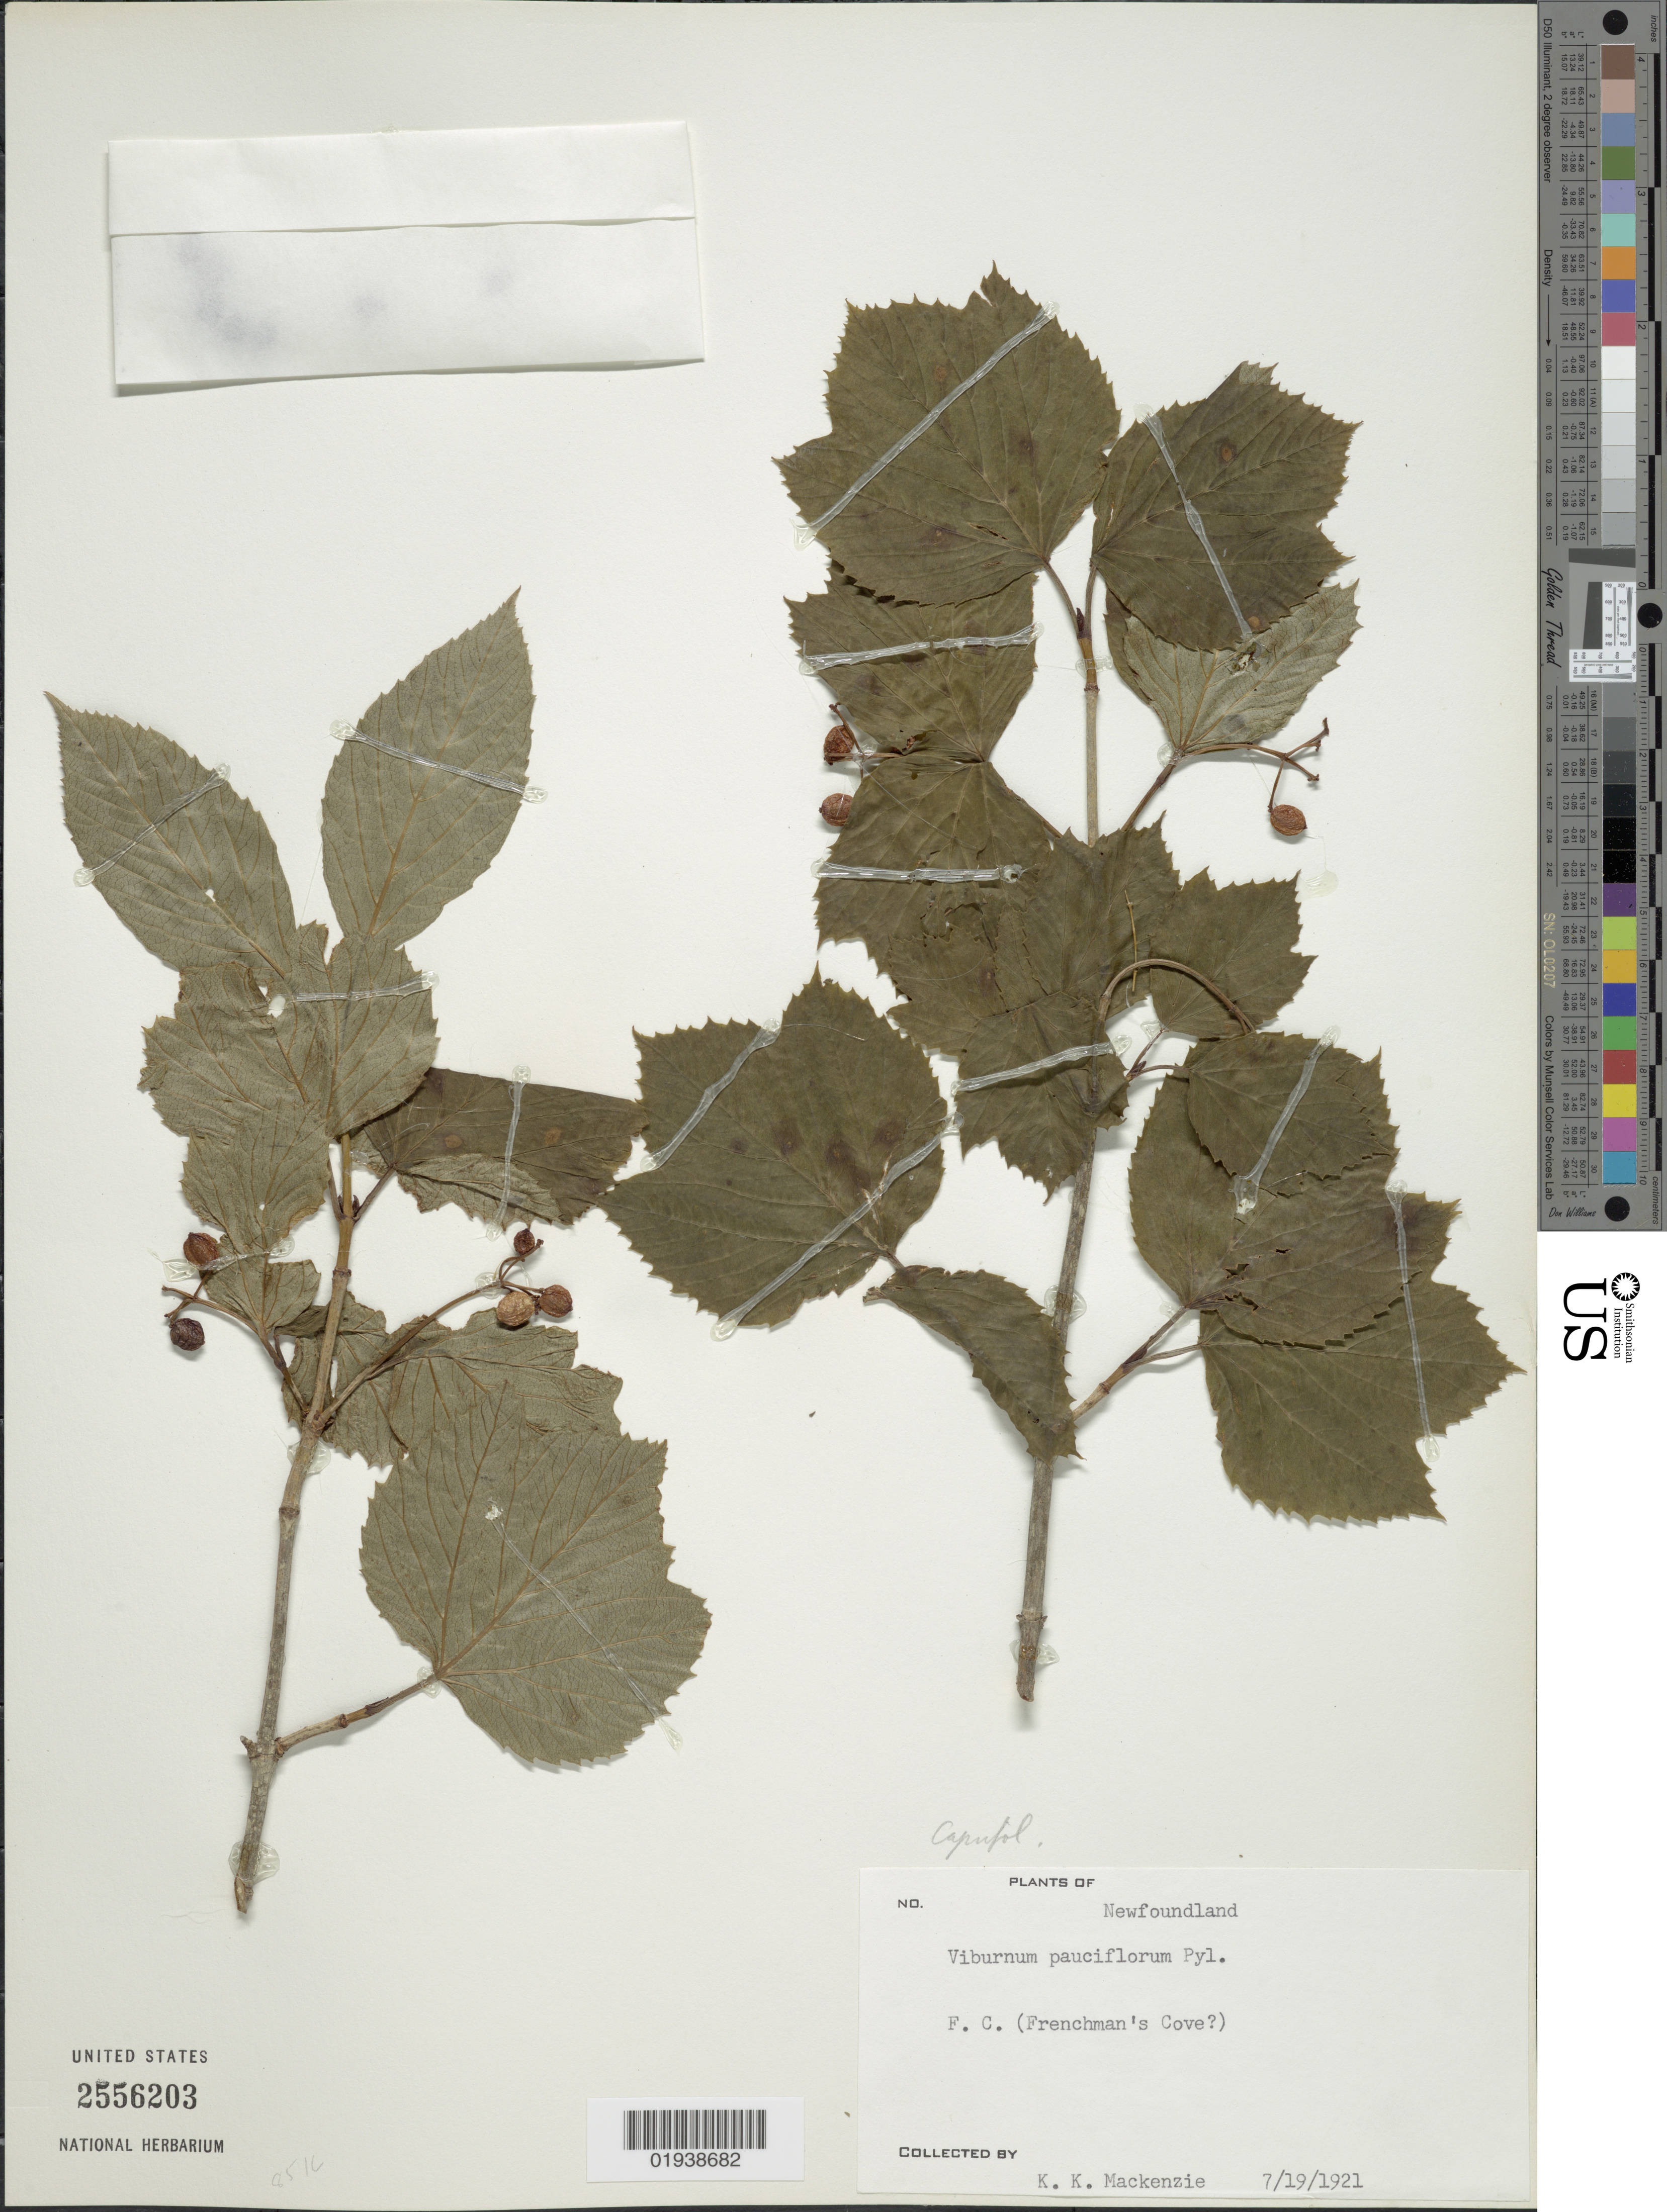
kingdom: Plantae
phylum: Tracheophyta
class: Magnoliopsida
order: Dipsacales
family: Viburnaceae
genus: Viburnum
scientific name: Viburnum edule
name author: (Michx.) Raf.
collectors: K. K. Mackenzie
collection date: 1921-07-19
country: Canada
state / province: Newfoundland and Labrador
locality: F.C. (Frenchman's Cove [unsure placement])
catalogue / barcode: US 2556203